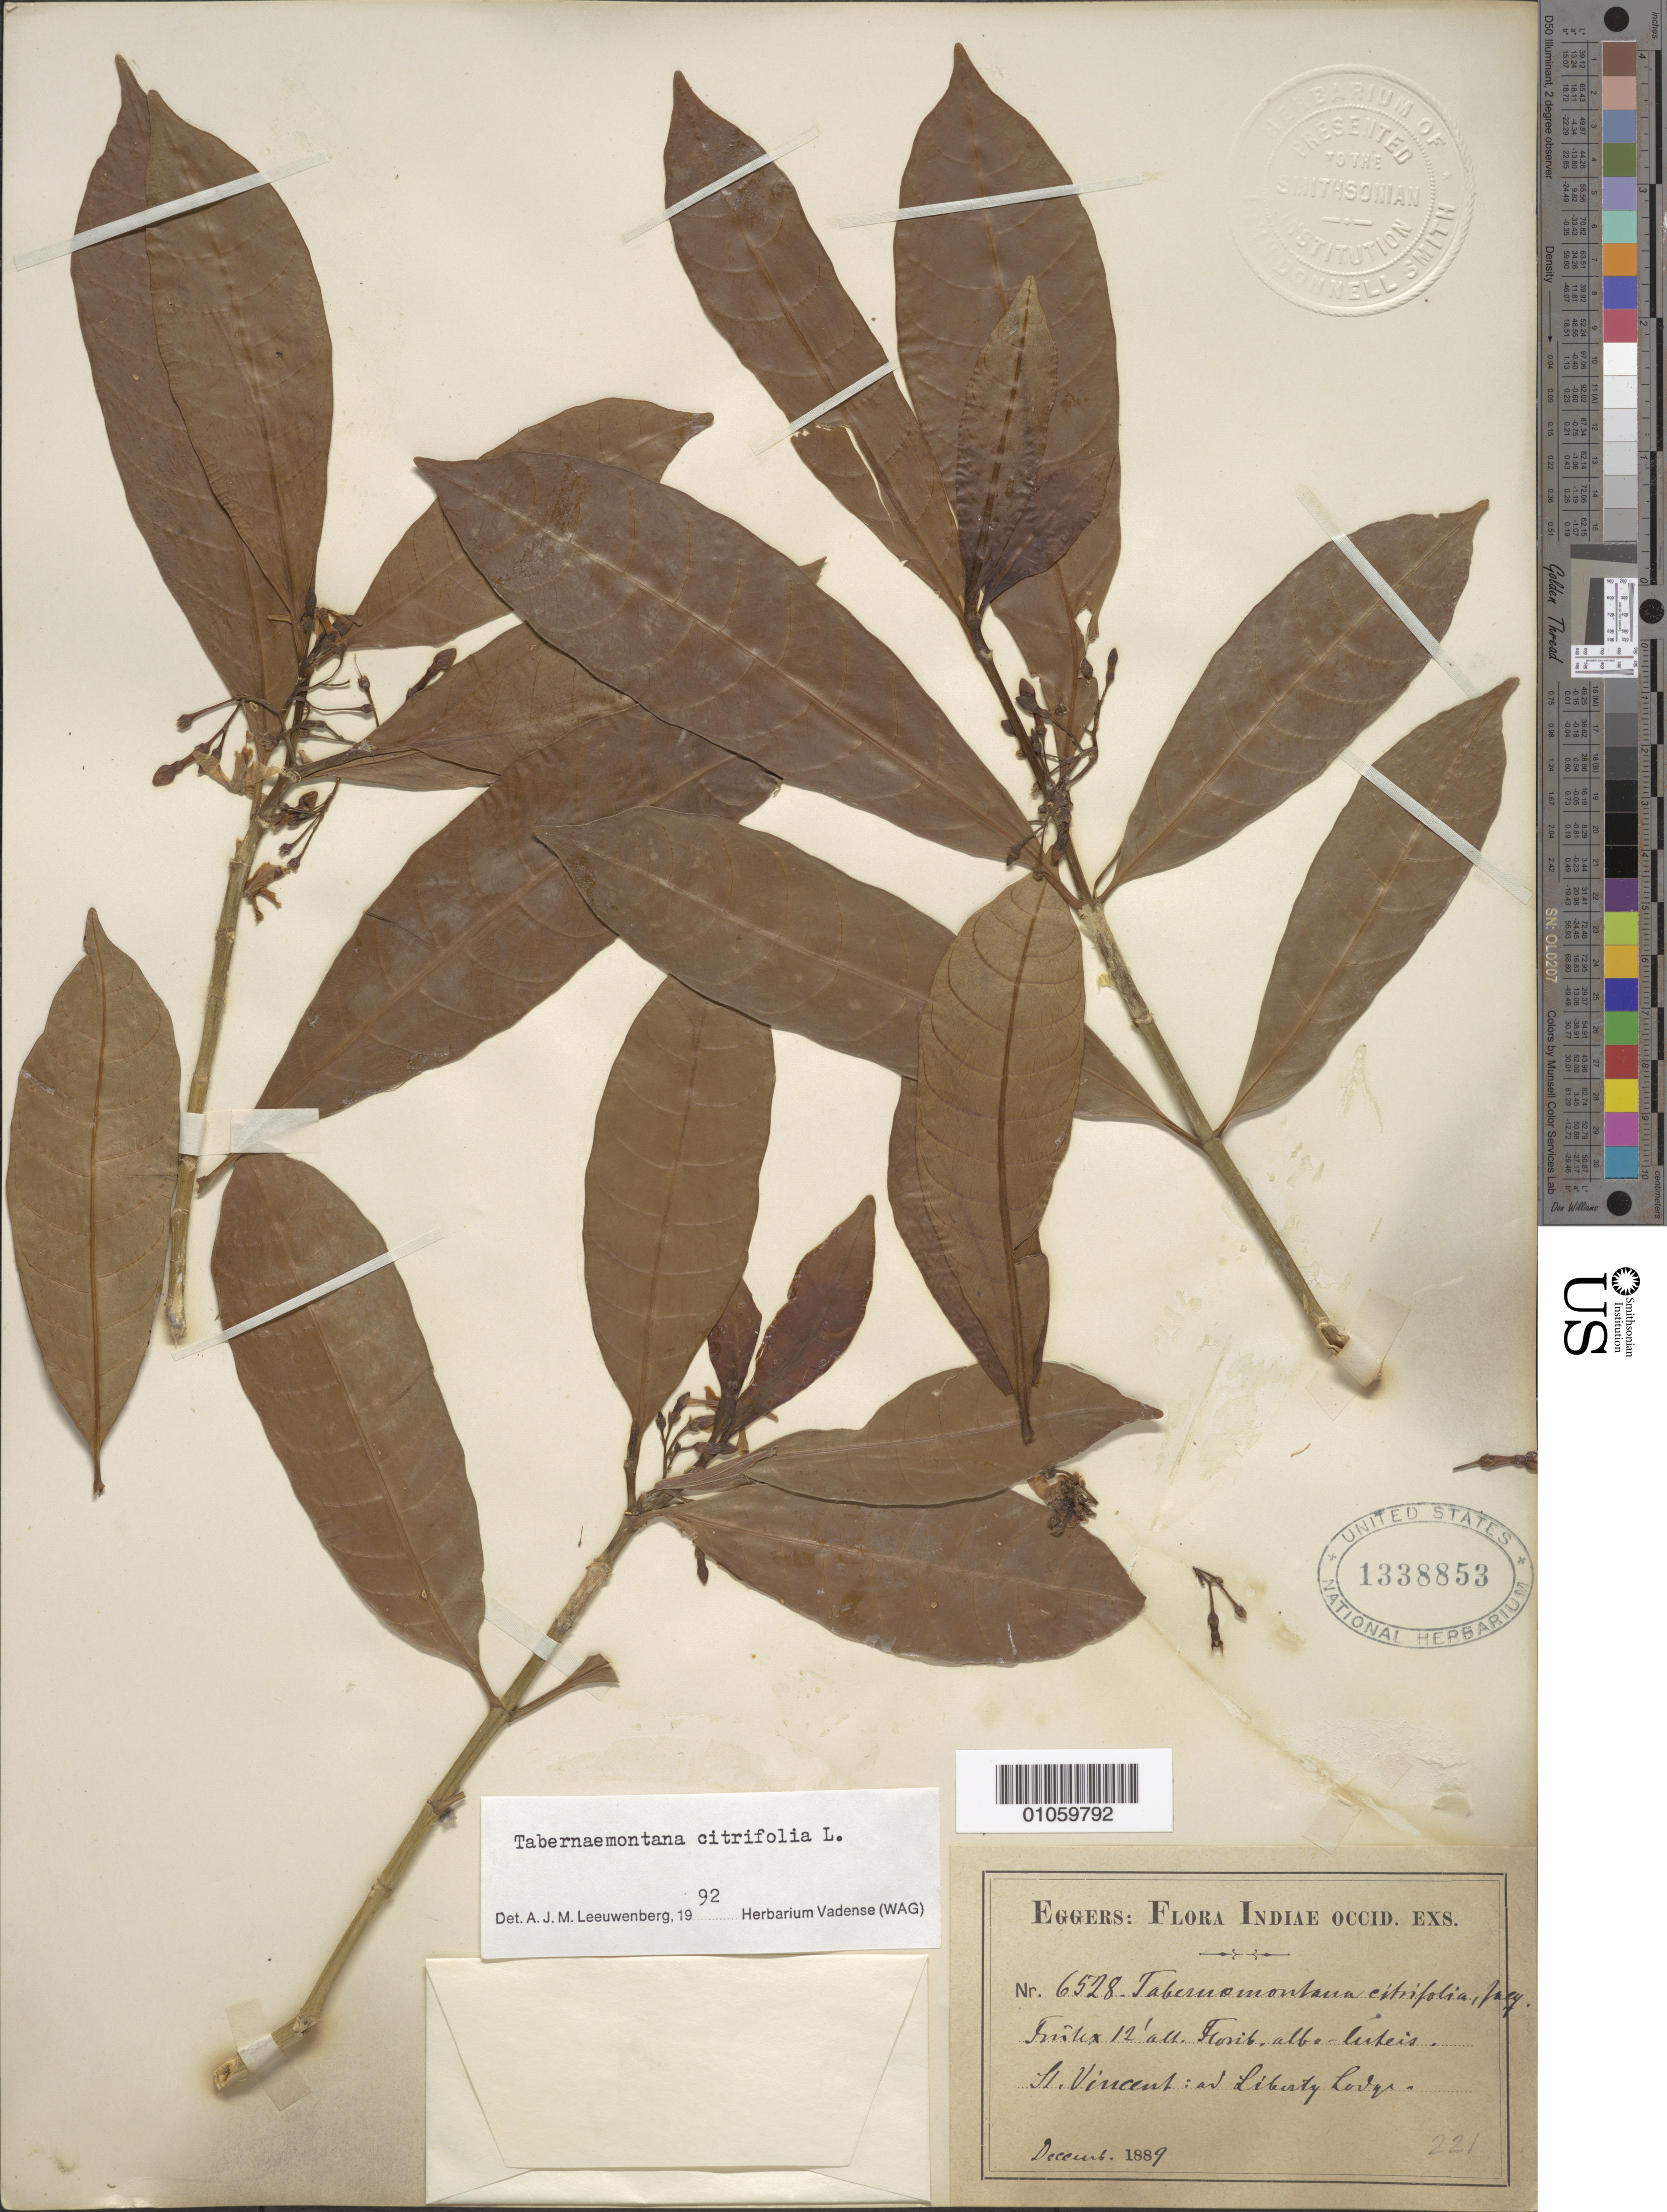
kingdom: Plantae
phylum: Tracheophyta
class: Magnoliopsida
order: Gentianales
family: Apocynaceae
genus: Tabernaemontana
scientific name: Tabernaemontana citrifolia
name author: L.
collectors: H. F. A. von Eggers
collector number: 6528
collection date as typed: Dec 1889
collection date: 1889-12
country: St. Vincent - Grenadines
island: St. Vincent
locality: Liberty Lodge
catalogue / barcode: US 1338853